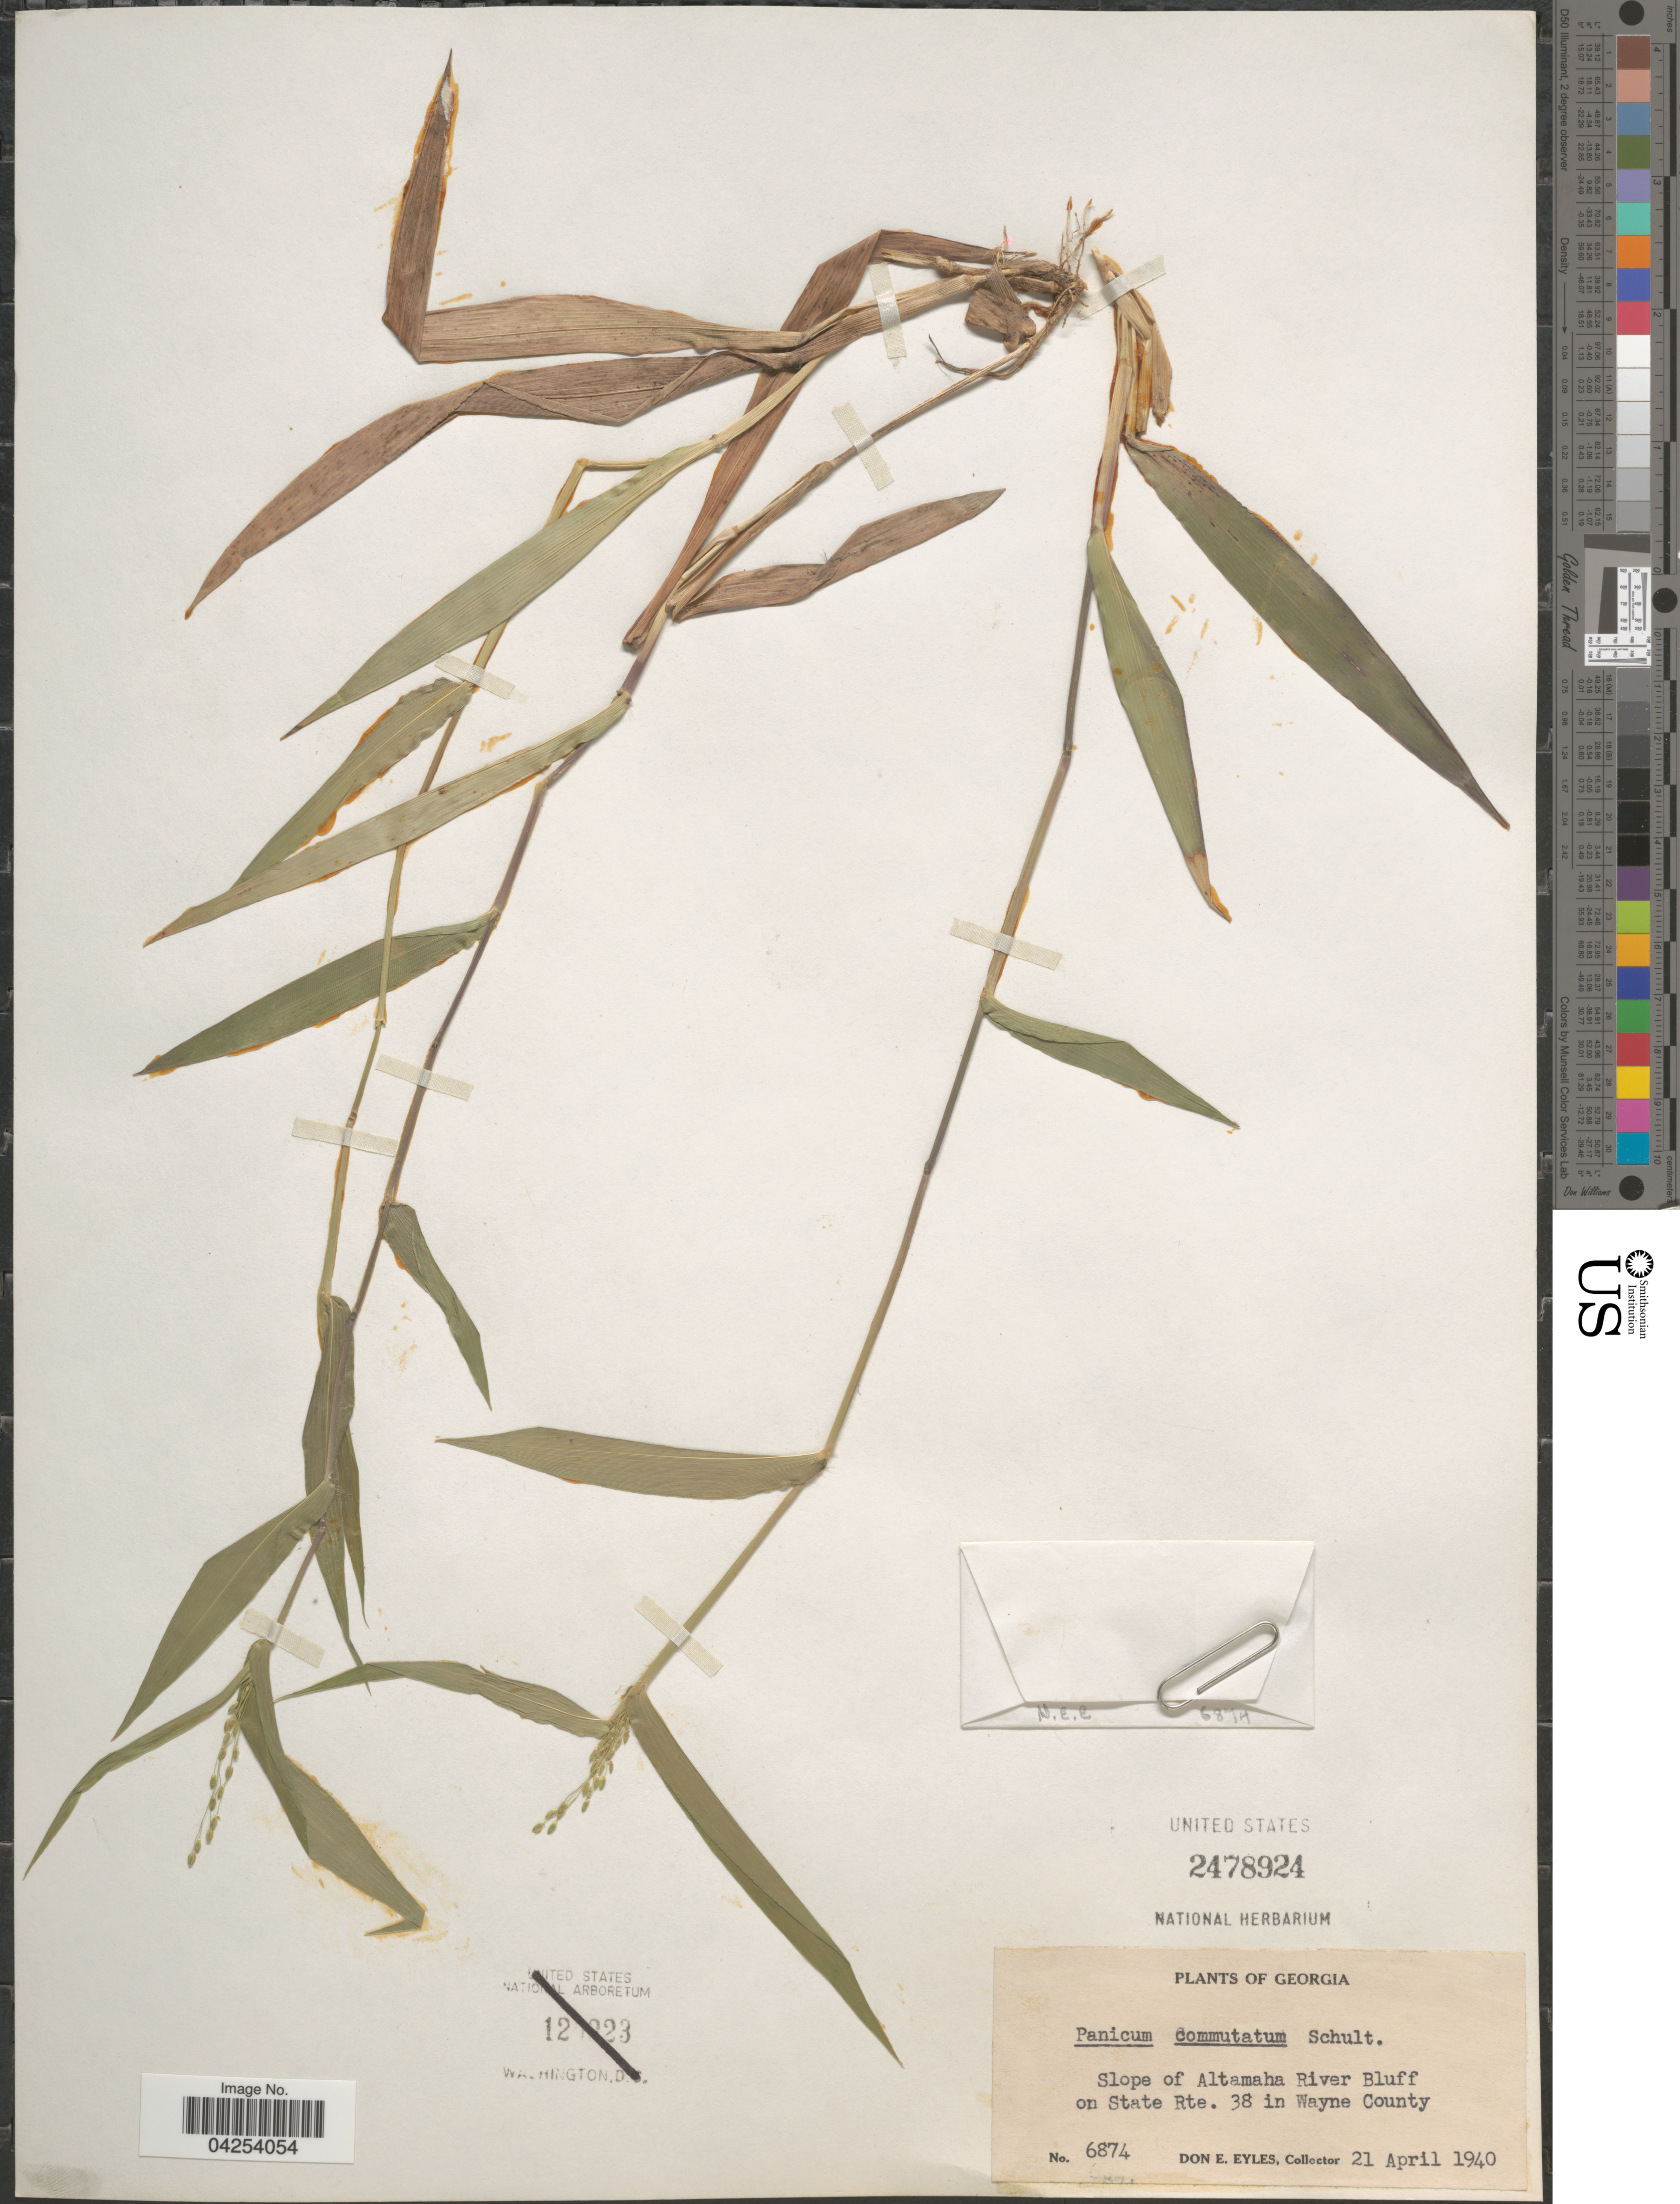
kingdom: Plantae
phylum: Tracheophyta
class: Liliopsida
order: Poales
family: Poaceae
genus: Dichanthelium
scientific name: Dichanthelium commutatum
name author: (Schult.) Gould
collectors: D. Eyles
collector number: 6874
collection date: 1940-04-21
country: United States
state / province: Georgia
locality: Slope of Altamaha River Bluff on State Rte. 38 in Wayne County.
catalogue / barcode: US 2478924